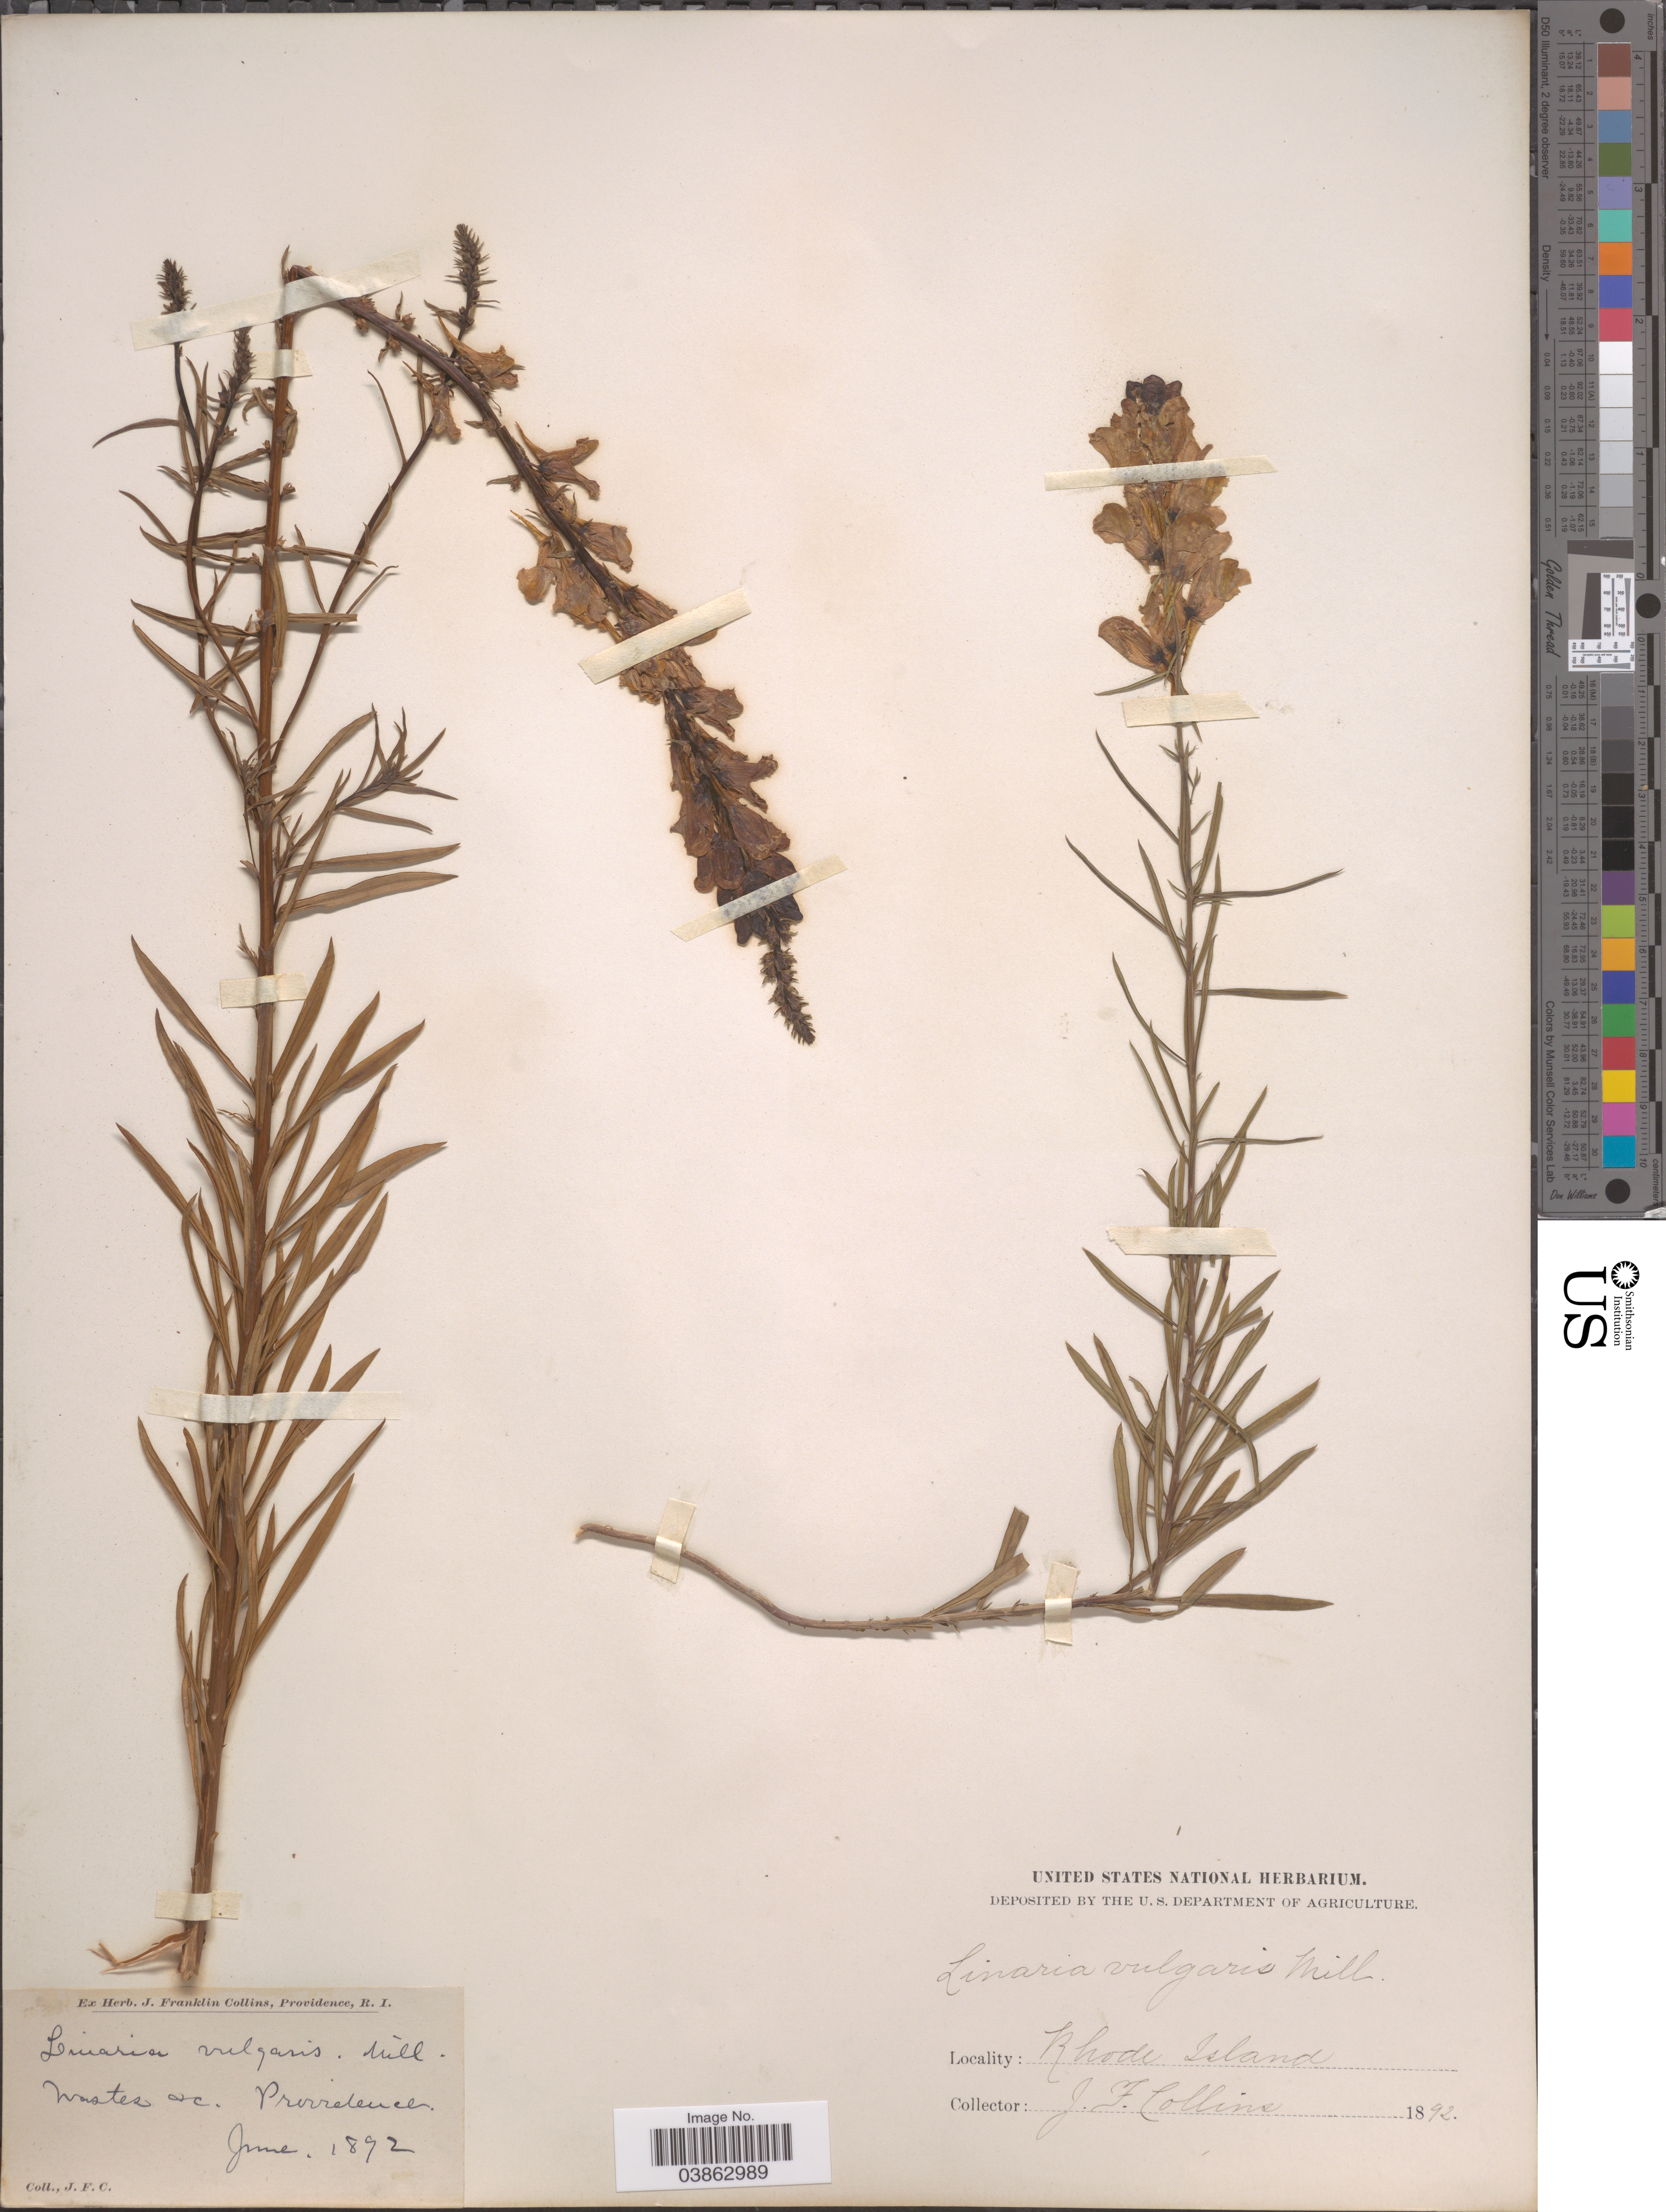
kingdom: Plantae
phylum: Tracheophyta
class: Magnoliopsida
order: Lamiales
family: Plantaginaceae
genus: Linaria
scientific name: Linaria vulgaris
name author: Mill.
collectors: J. Collins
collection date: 1892-06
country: United States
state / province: Rhode Island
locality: Providence.